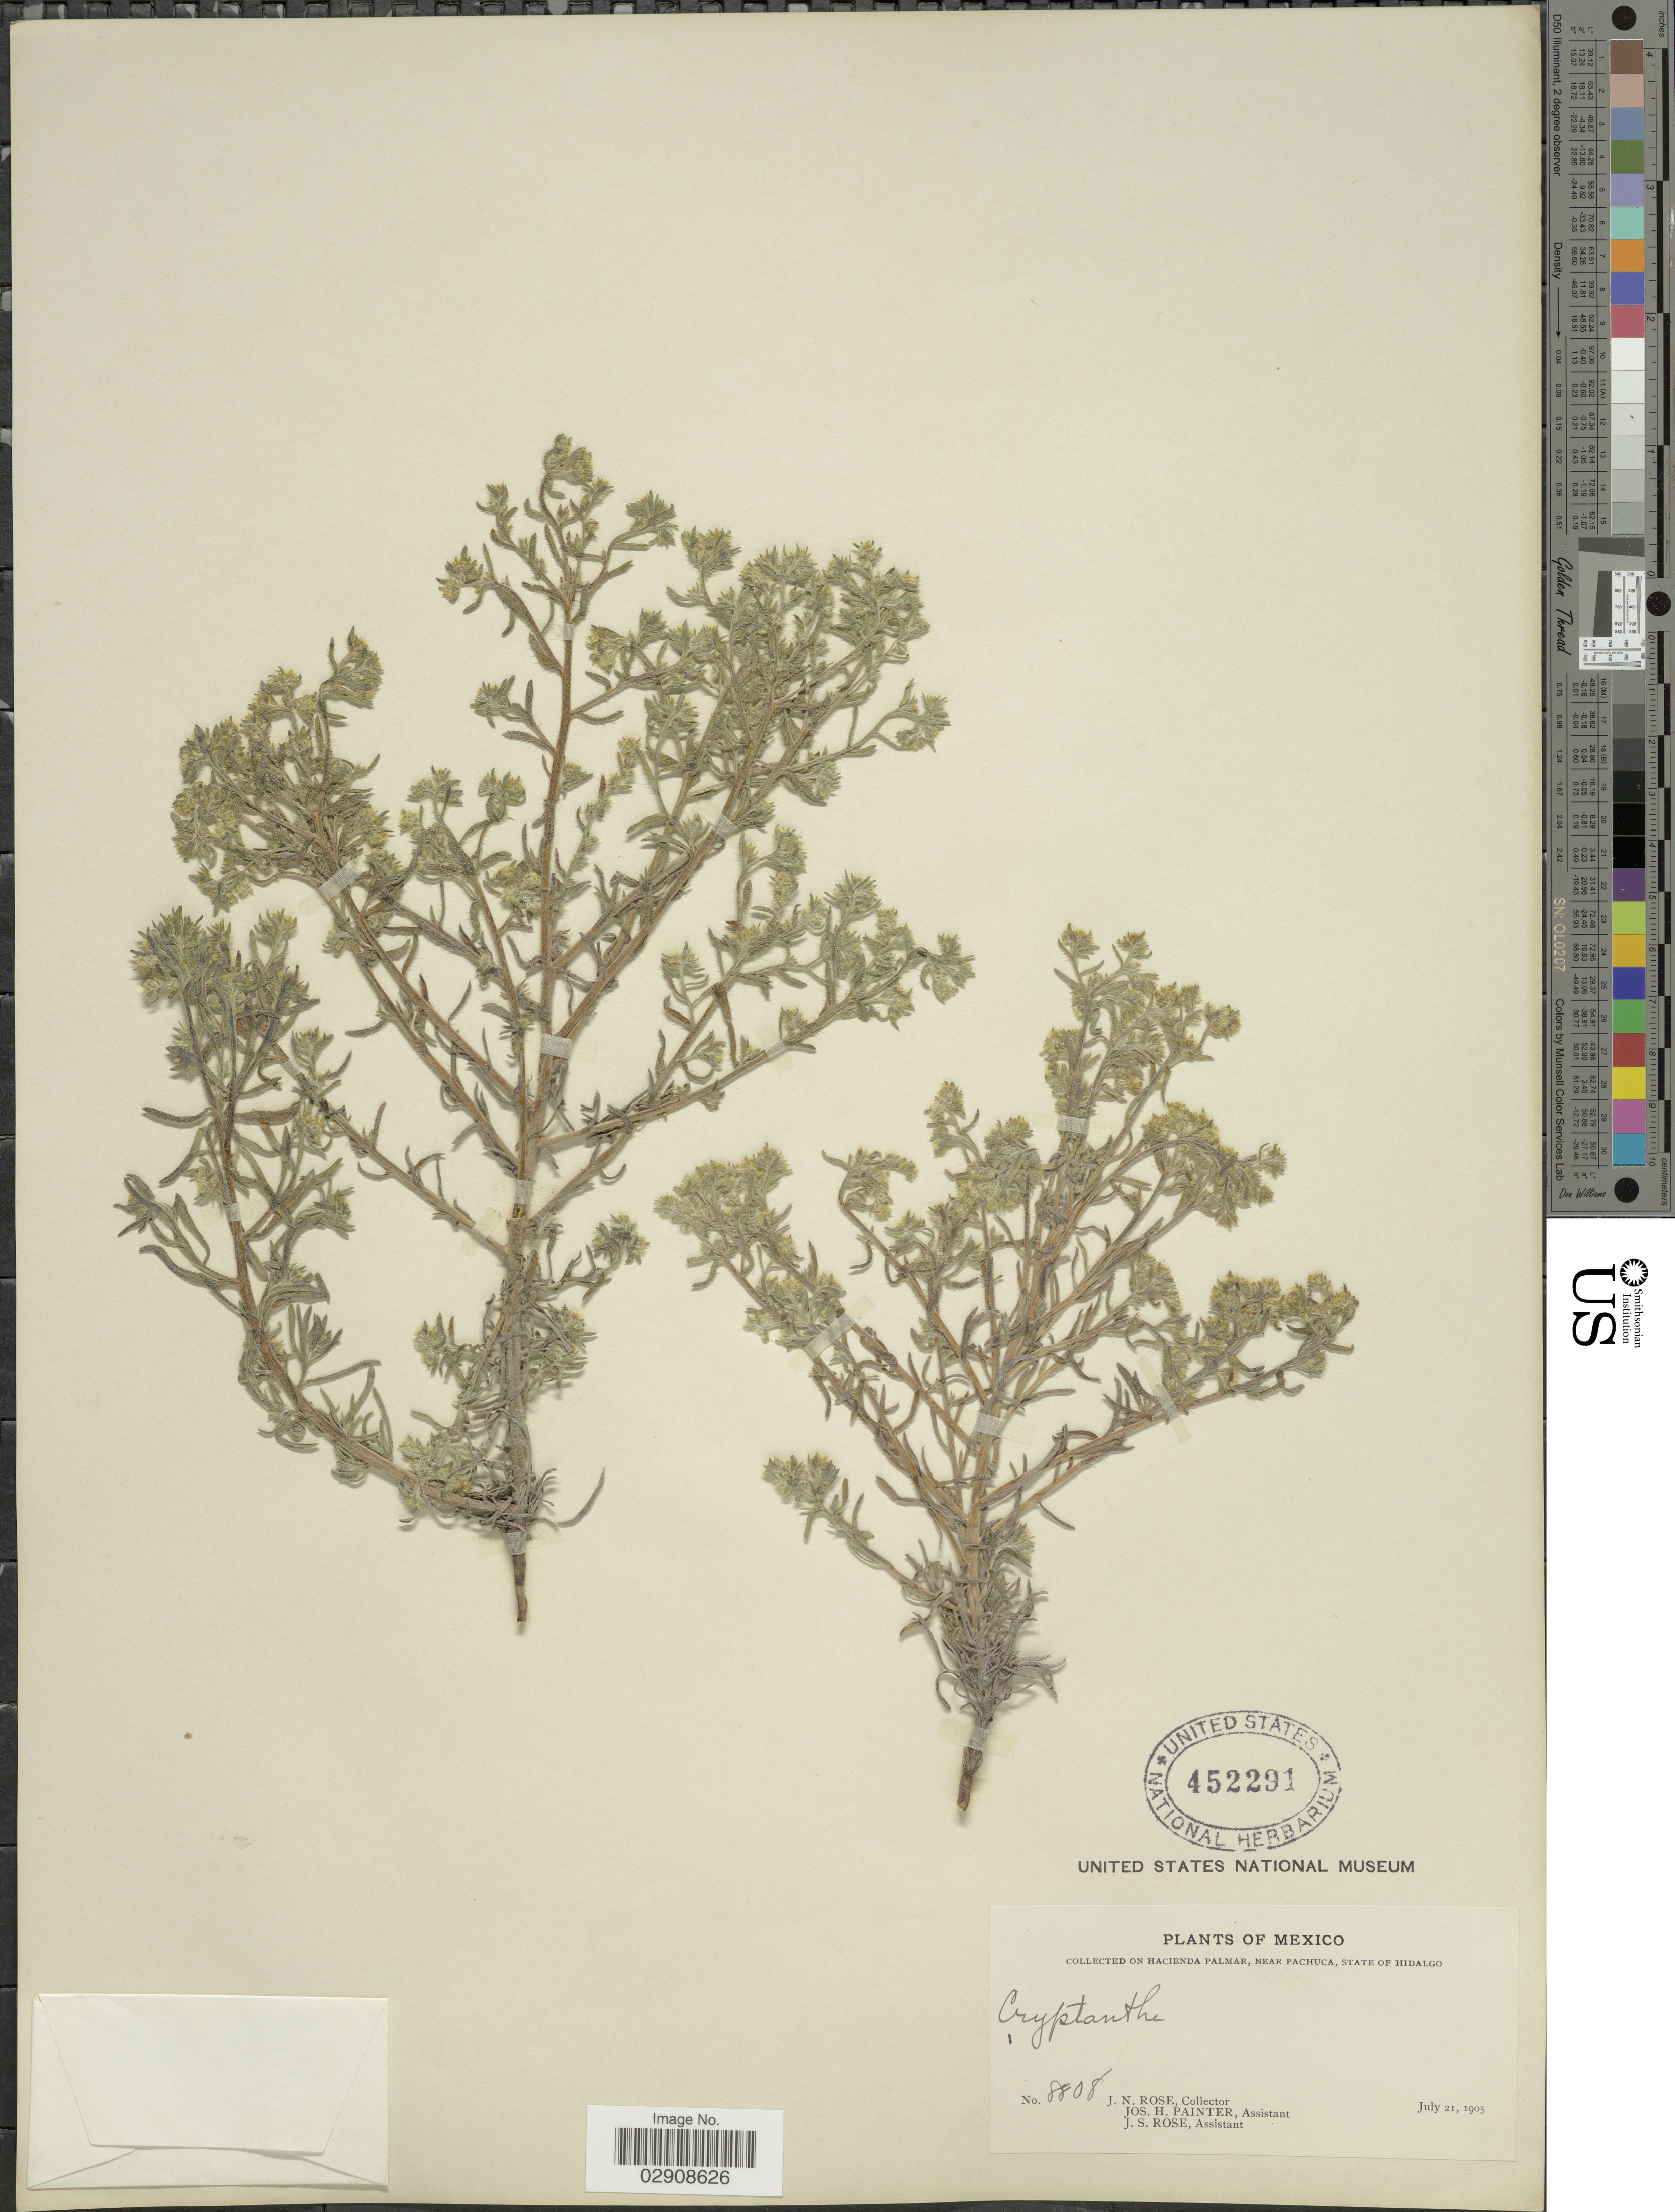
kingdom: Plantae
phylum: Tracheophyta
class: Magnoliopsida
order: Boraginales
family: Boraginaceae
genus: Cryptantha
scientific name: Cryptantha albida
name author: (Kunth) I.M. Johnst.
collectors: J. N. Rose, J. H. Painter & J. S. Rose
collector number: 8808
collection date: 1905-07-21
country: Mexico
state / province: Hidalgo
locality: Hacienda Palmar, near Pachuca.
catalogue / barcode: US 452291